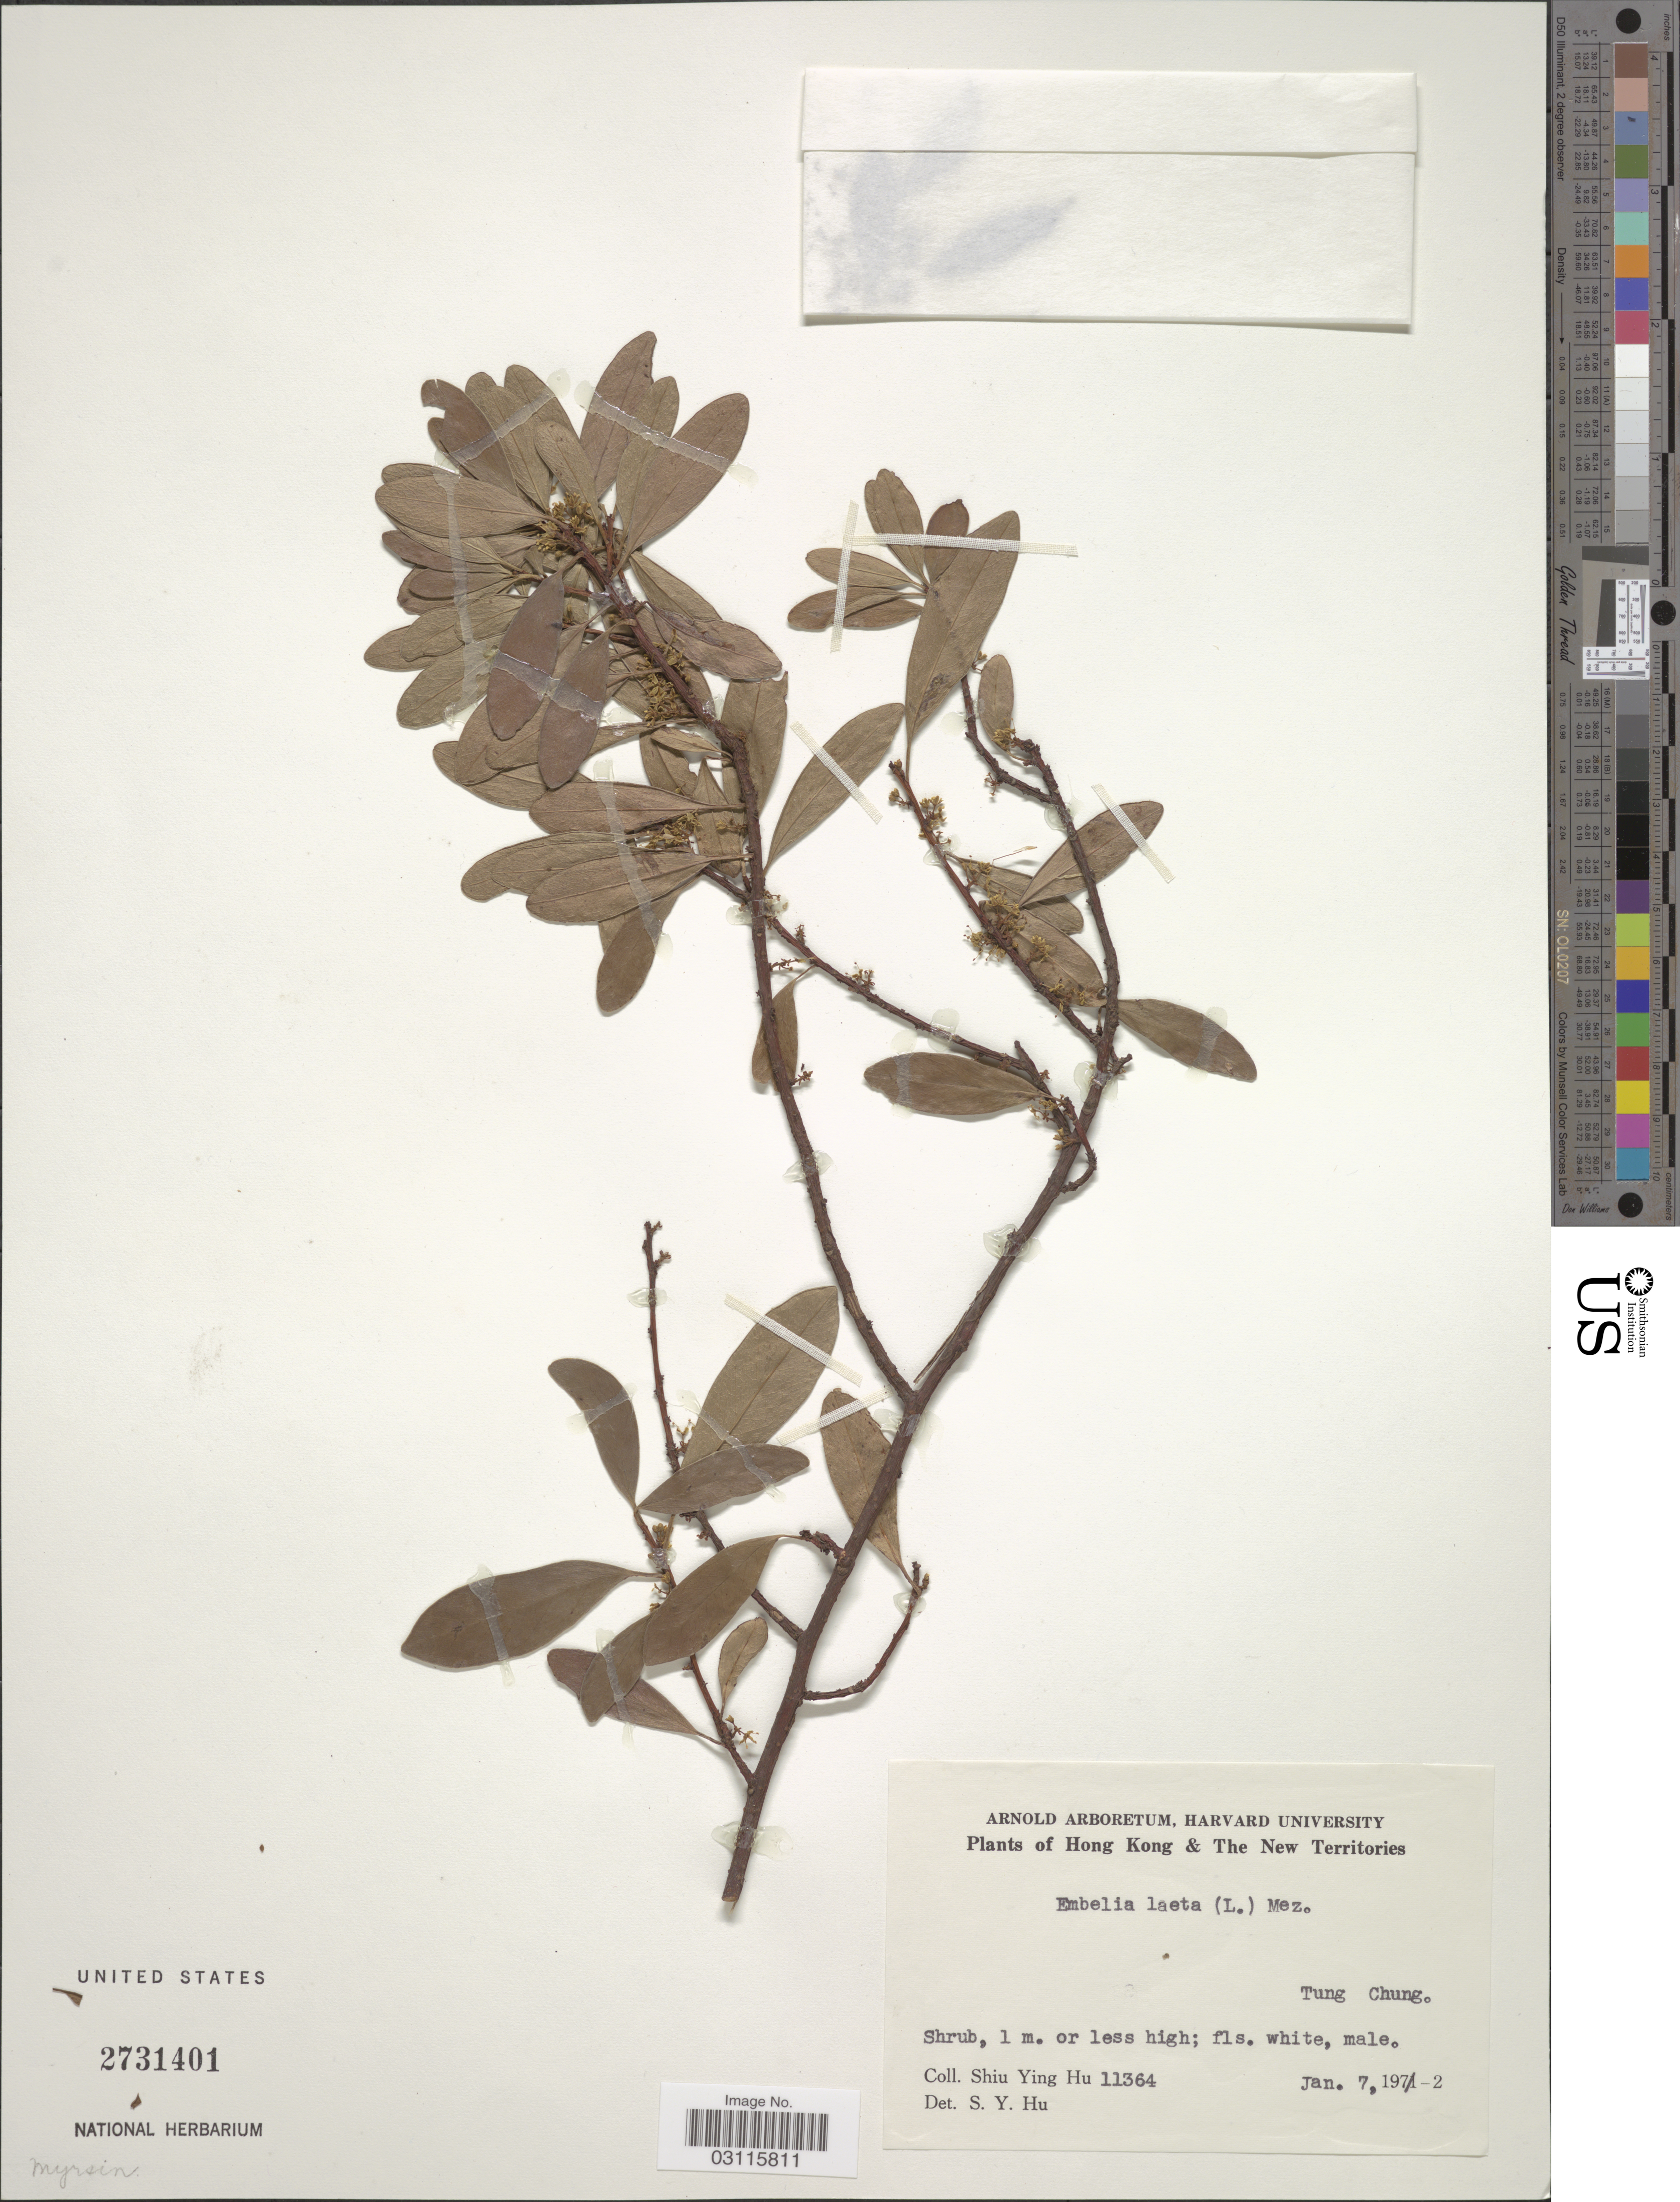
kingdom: Plantae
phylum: Tracheophyta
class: Magnoliopsida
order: Ericales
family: Primulaceae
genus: Embelia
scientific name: Embelia laeta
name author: (L.) Mez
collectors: S. Y. Hu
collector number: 11364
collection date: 1972-01-07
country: China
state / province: Hong Kong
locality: The New Territories. Tung Chung.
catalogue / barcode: US 2731401